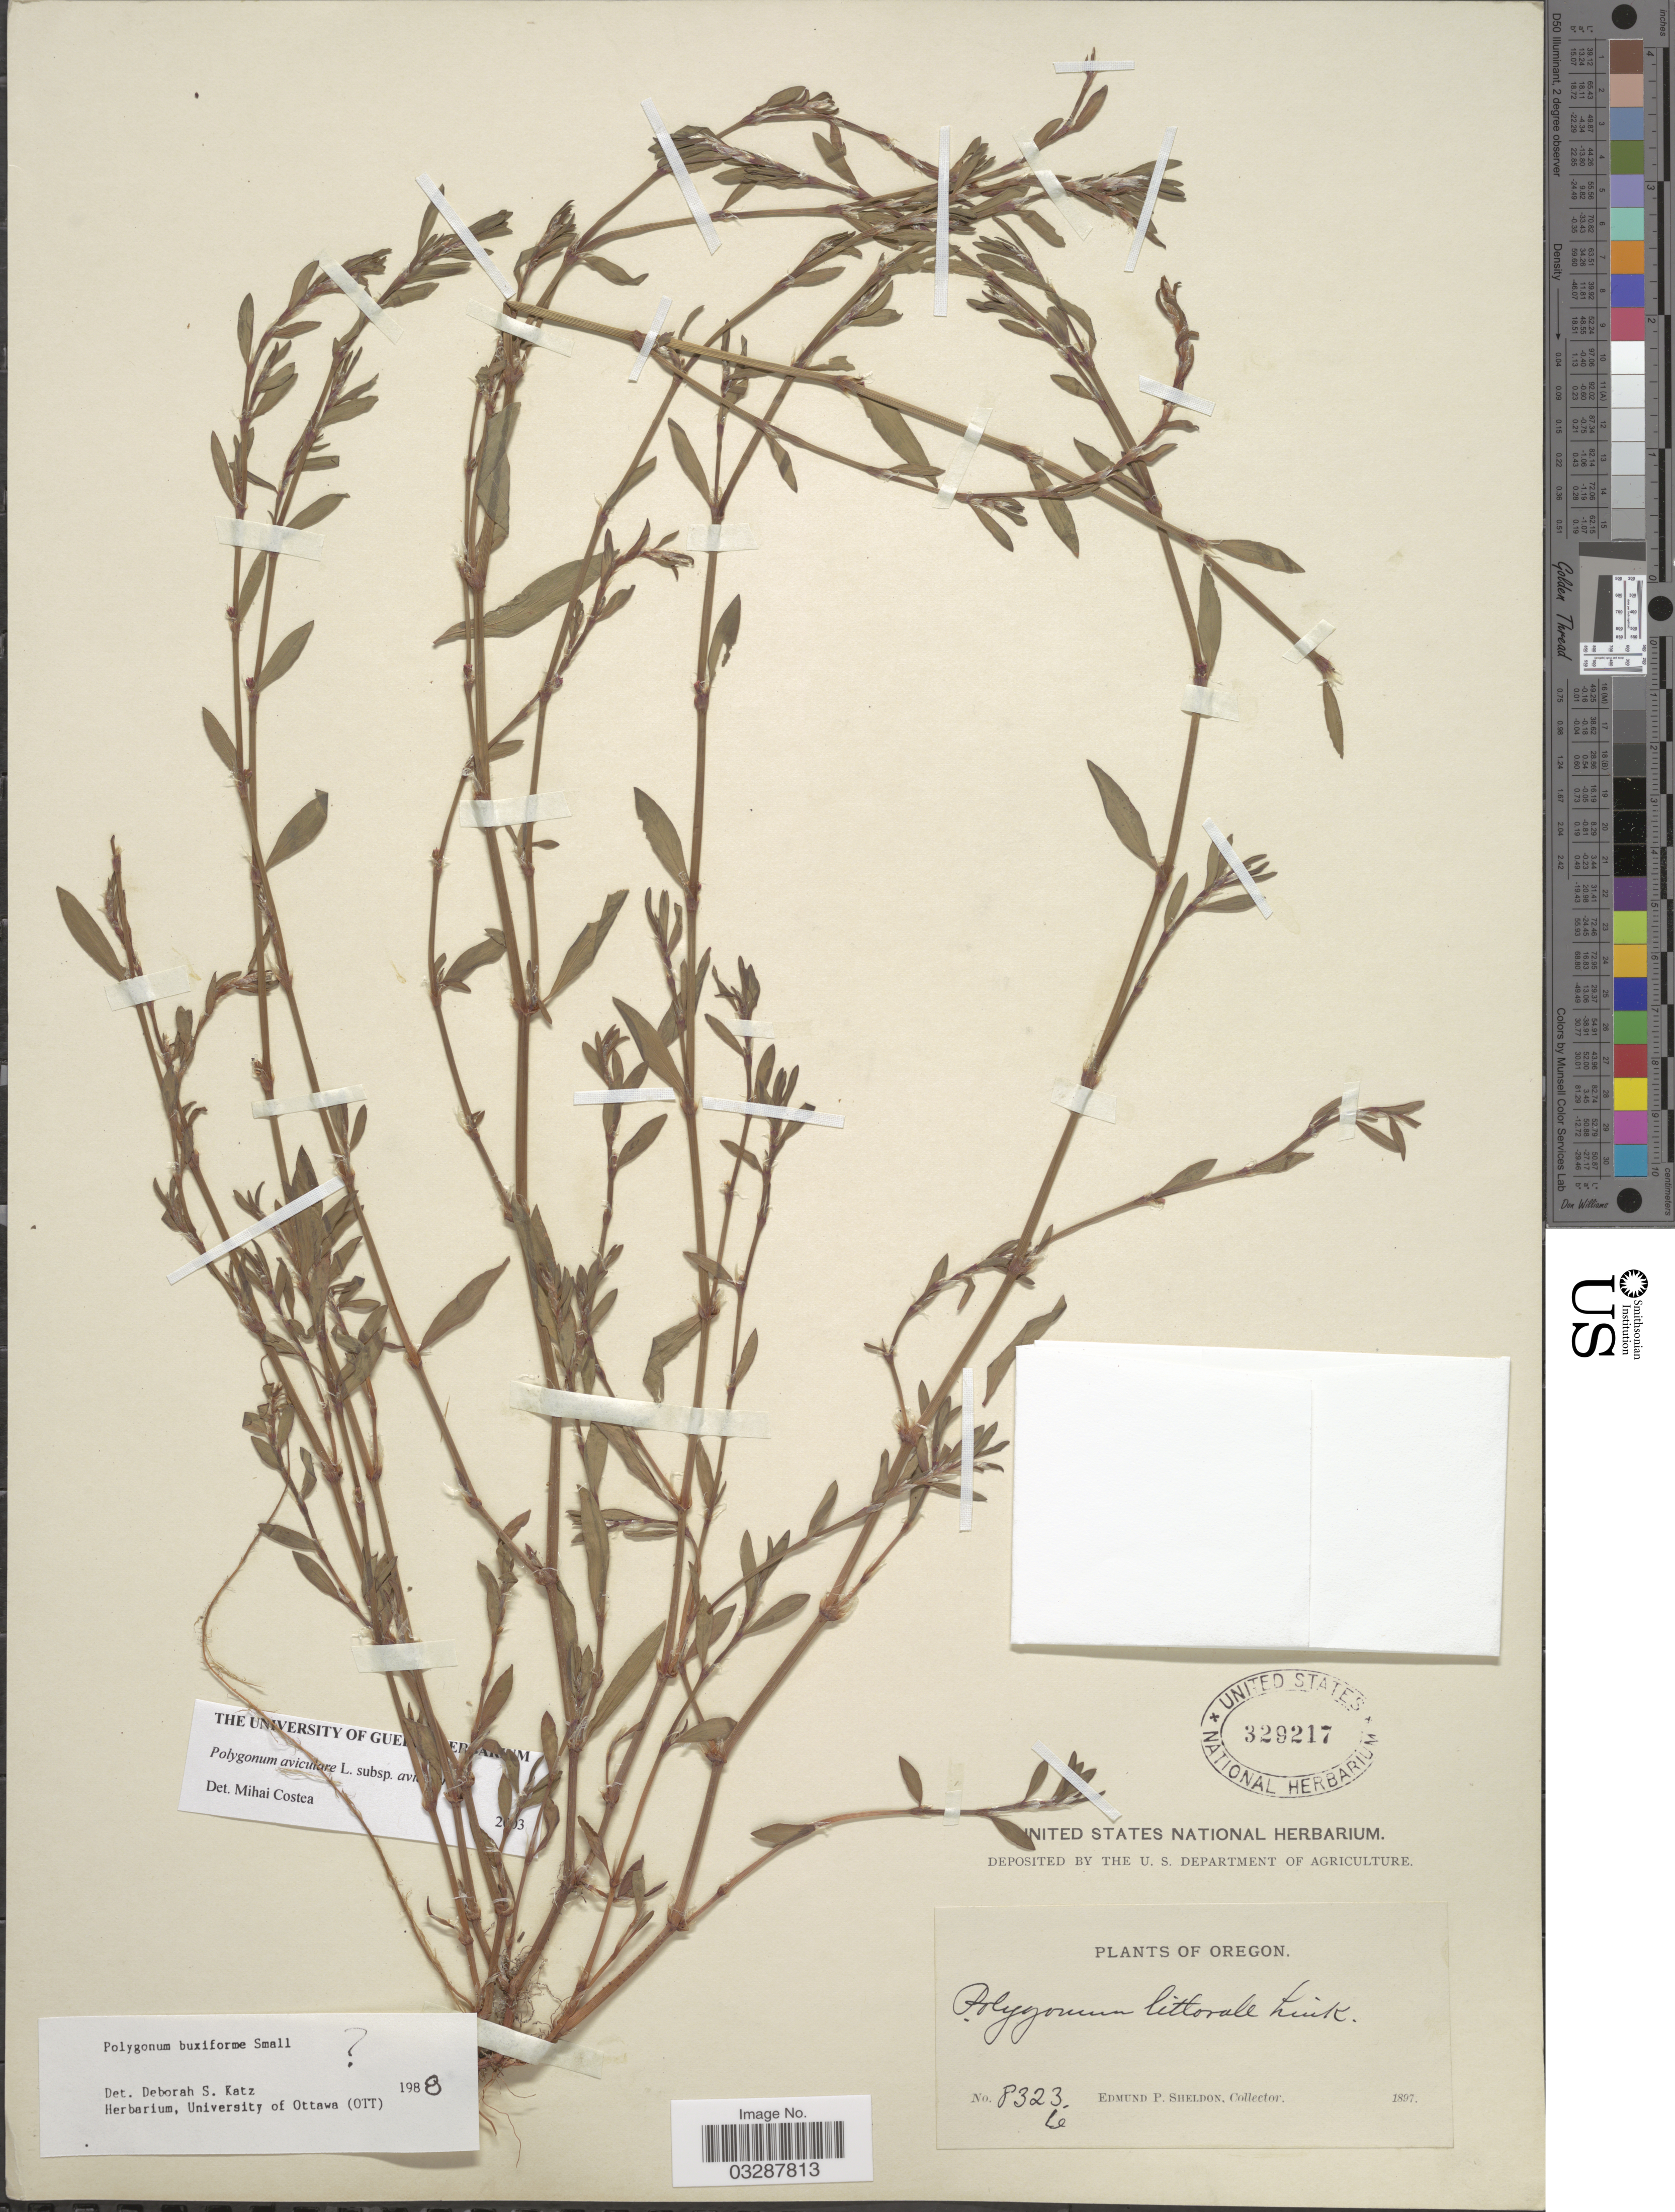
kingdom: Plantae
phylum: Tracheophyta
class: Magnoliopsida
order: Caryophyllales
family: Polygonaceae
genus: Polygonum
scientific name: Polygonum aviculare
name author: L.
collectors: E. P. Sheldon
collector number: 8323b*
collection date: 1897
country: United States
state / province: Oregon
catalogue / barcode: US 329217